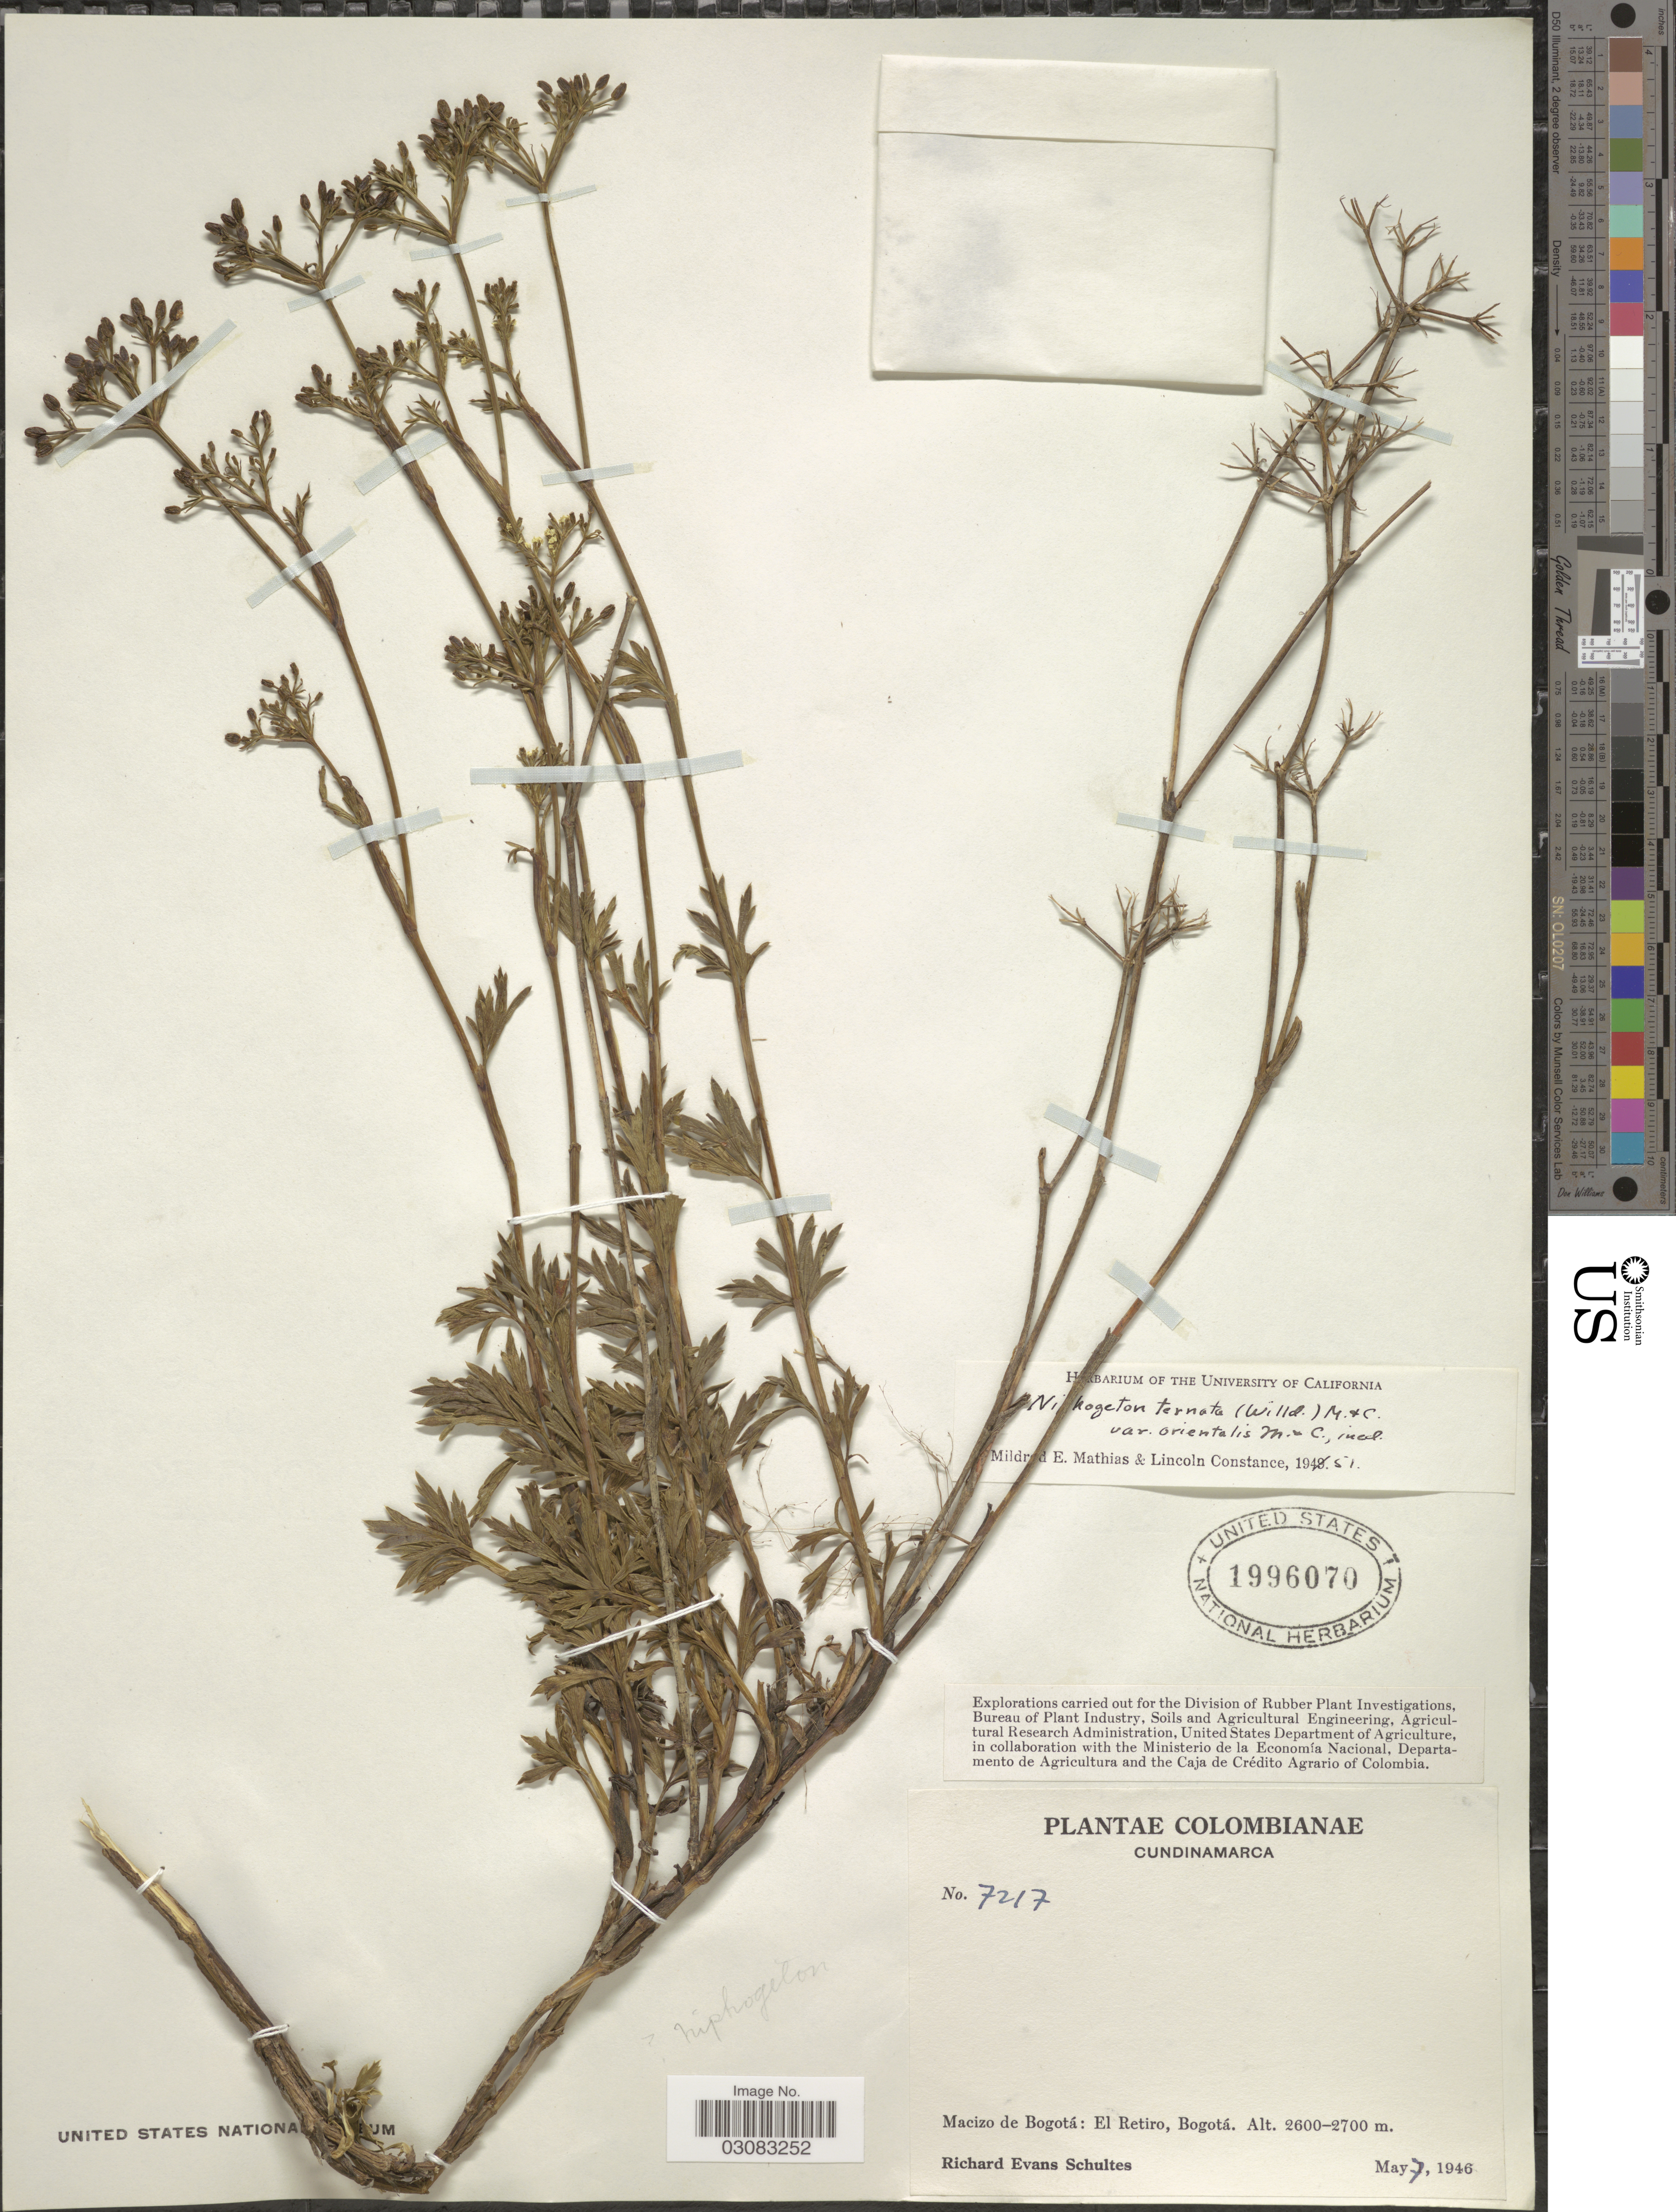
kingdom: Plantae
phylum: Tracheophyta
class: Magnoliopsida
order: Apiales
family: Apiaceae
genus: Niphogeton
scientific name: Niphogeton ternata var. orientalis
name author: Mathias & Constance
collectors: R. E. Schultes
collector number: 7217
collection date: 1946-05-07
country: Colombia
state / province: Cundinamarca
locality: Macizo de Bogotá: El Retiro, Bogotá.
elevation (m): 2600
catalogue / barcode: US 1996070